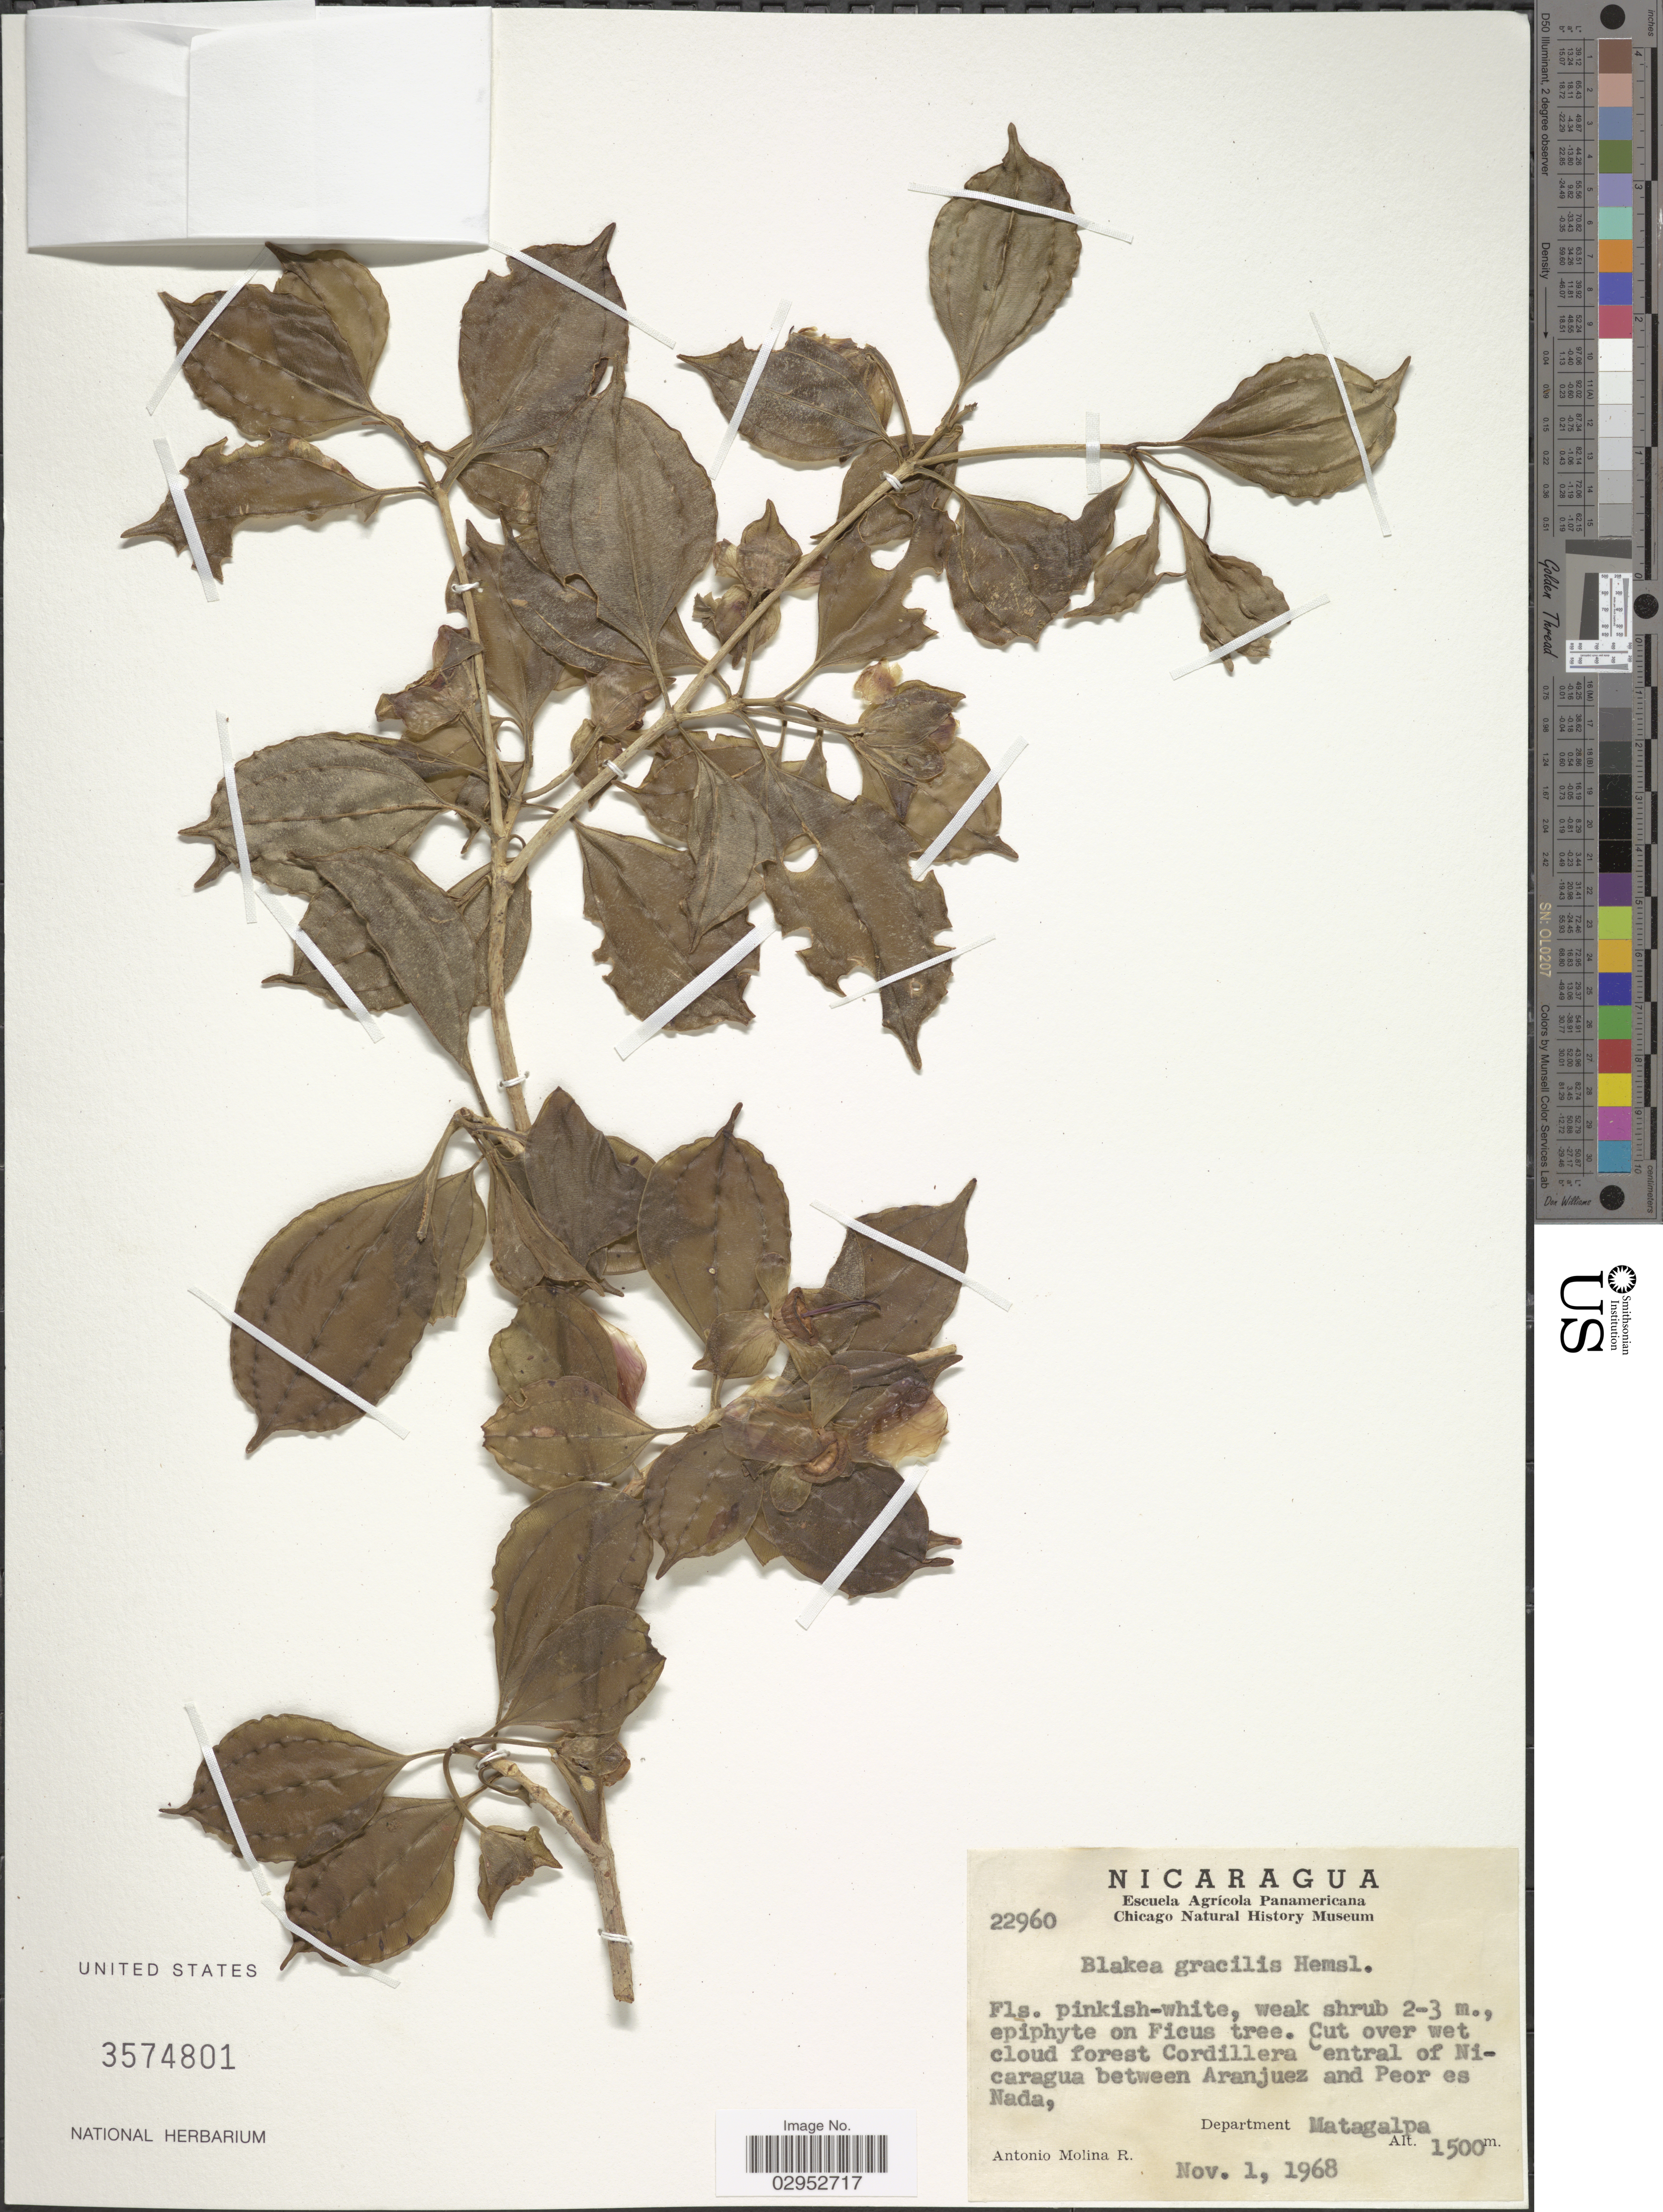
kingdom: Plantae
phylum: Tracheophyta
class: Magnoliopsida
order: Myrtales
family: Melastomataceae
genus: Blakea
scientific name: Blakea gracilis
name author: Hemsl.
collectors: A. Molina R.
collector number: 22960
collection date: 1968-11-01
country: Nicaragua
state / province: Matagalpa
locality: Cut over wet cloud forest Cordillera Central of Nicaragua between Aranjuez and Peor es Nada, Department Matagalpa.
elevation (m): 1500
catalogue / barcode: US 3574801